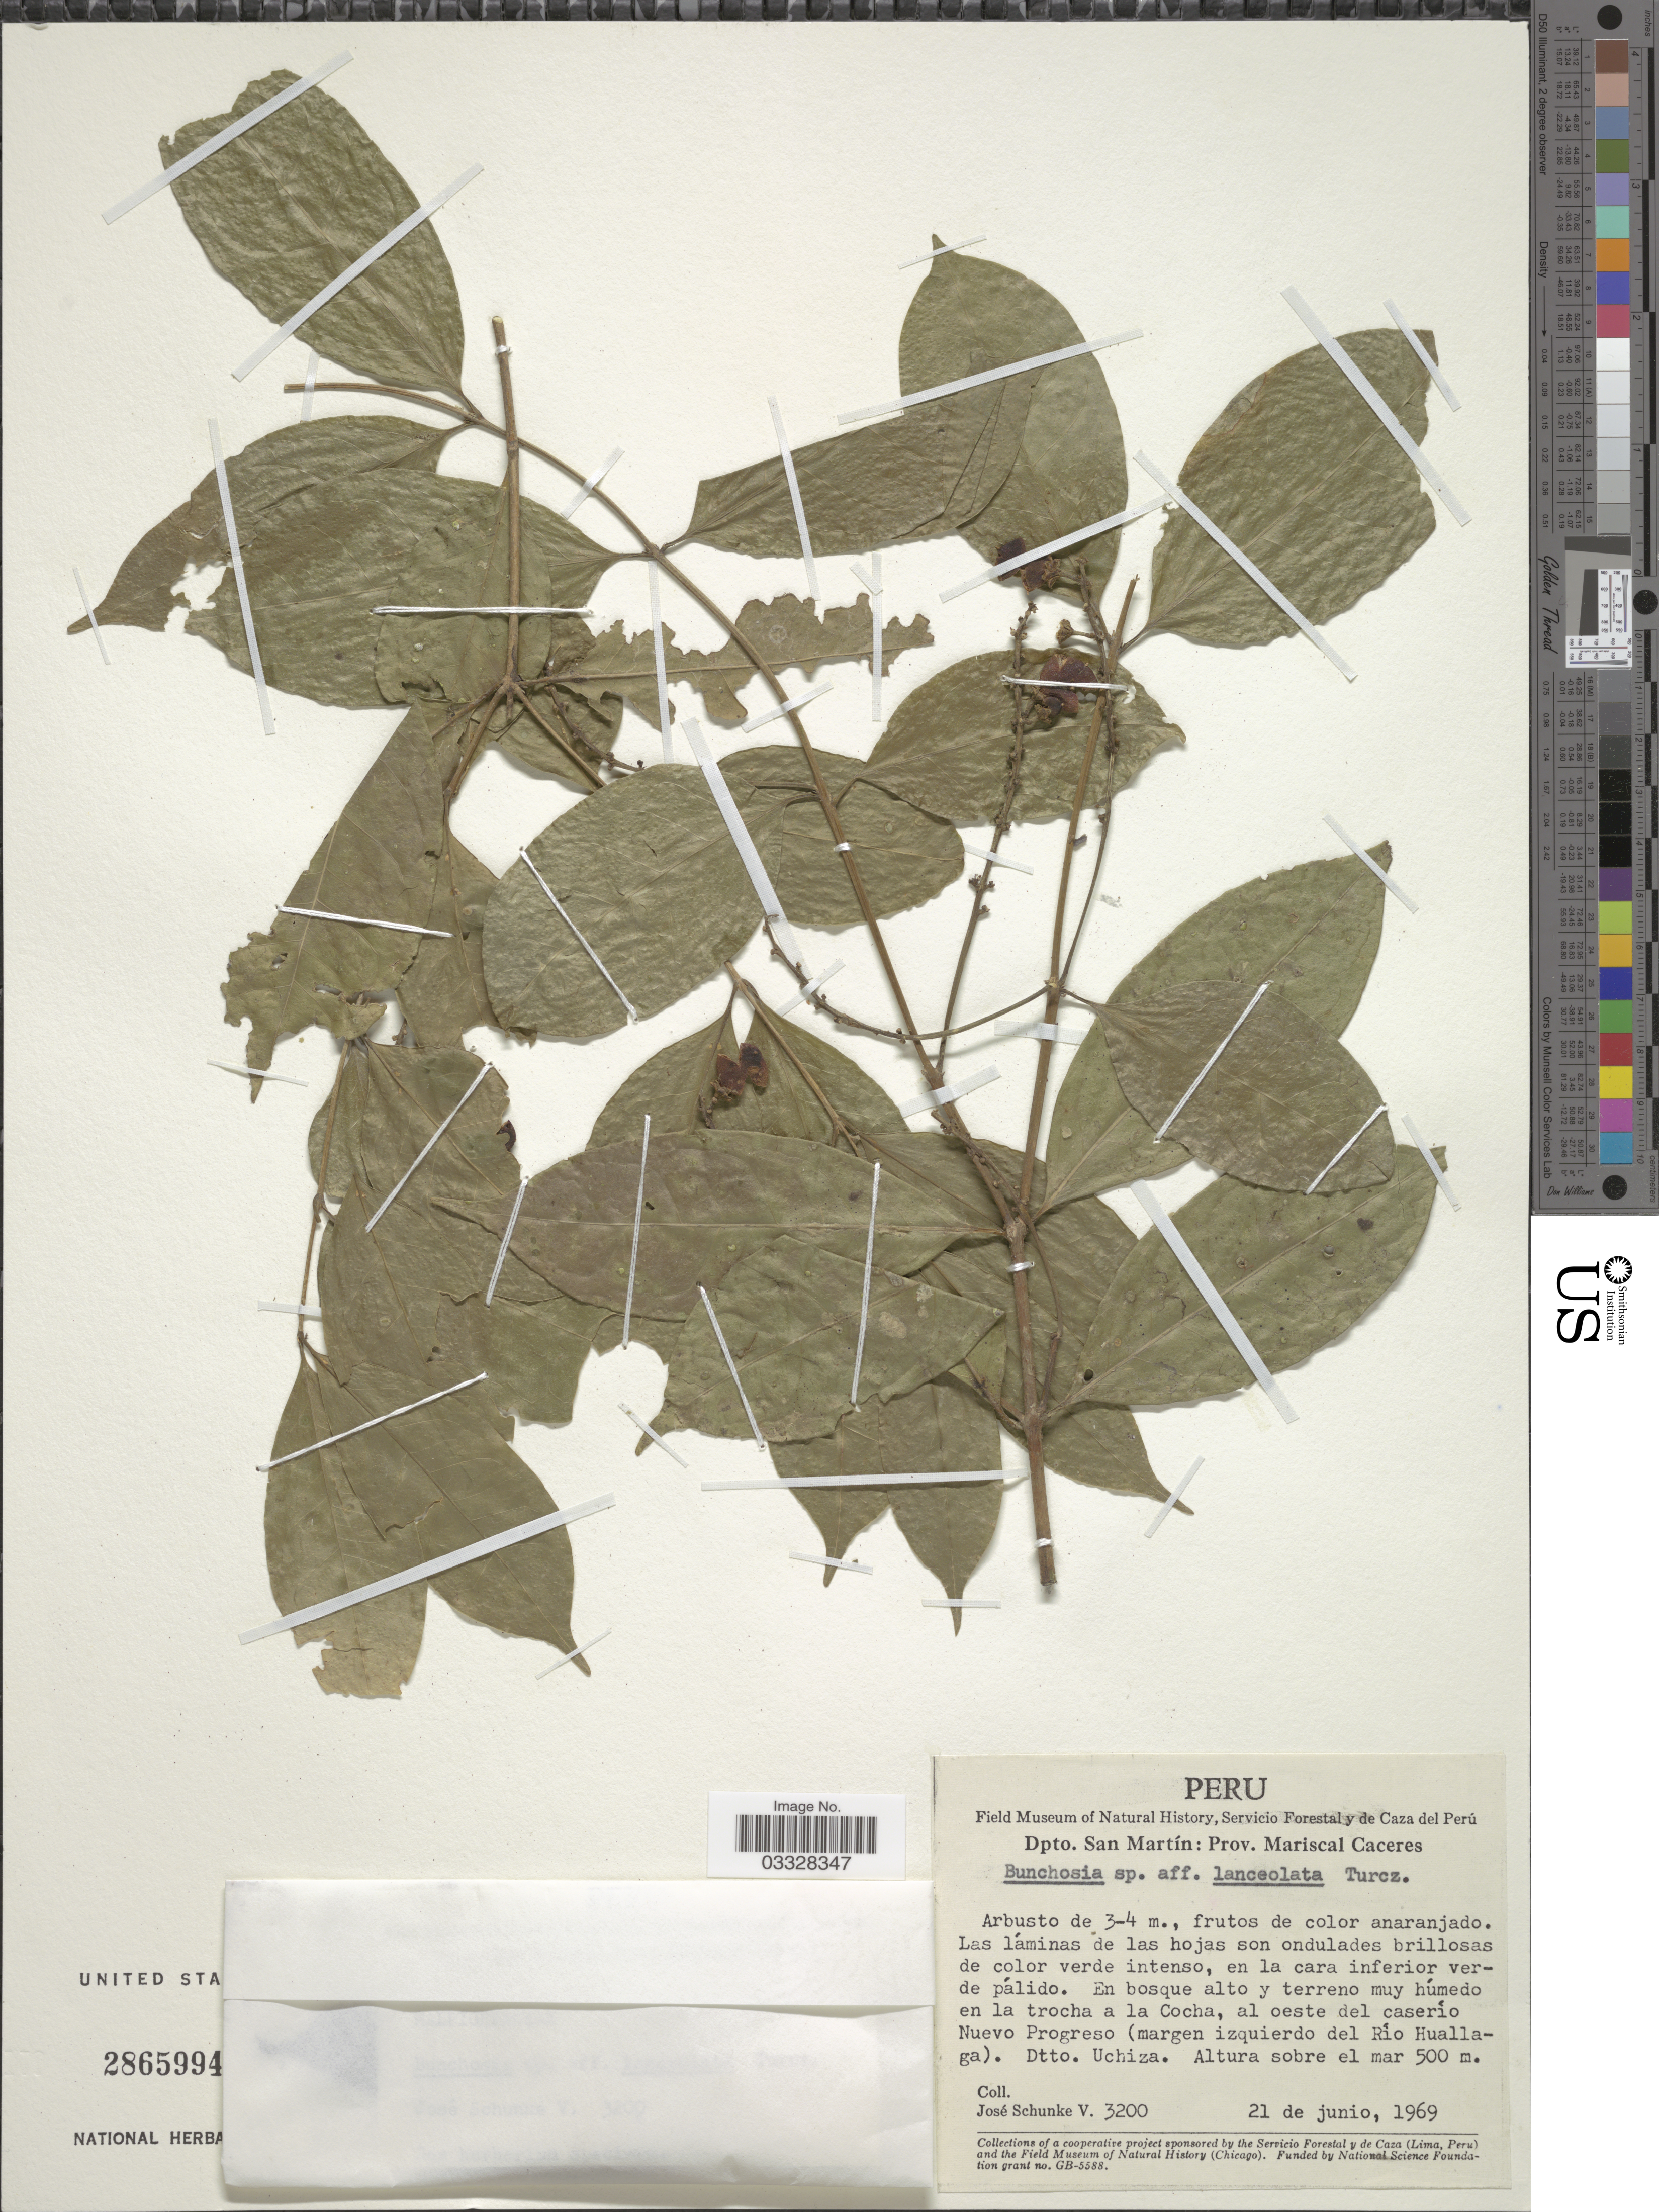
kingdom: Plantae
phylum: Tracheophyta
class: Magnoliopsida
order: Malpighiales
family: Malpighiaceae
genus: Bunchosia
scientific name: Bunchosia plowmanii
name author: W.R. Anderson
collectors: J. Schunke Vigo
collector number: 3200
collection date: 1969-06-21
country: Peru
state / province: San Martín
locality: Dpto. San Martín: Prov. Mariscal Caceres. En bosque alto y terreno muy húmedo en la trocha a la Cocha, al oeste del caserío Nuevo Progreso (margen izquierdo del Río Huallaga). Dtto. Uchiza.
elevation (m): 500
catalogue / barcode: US 2865994